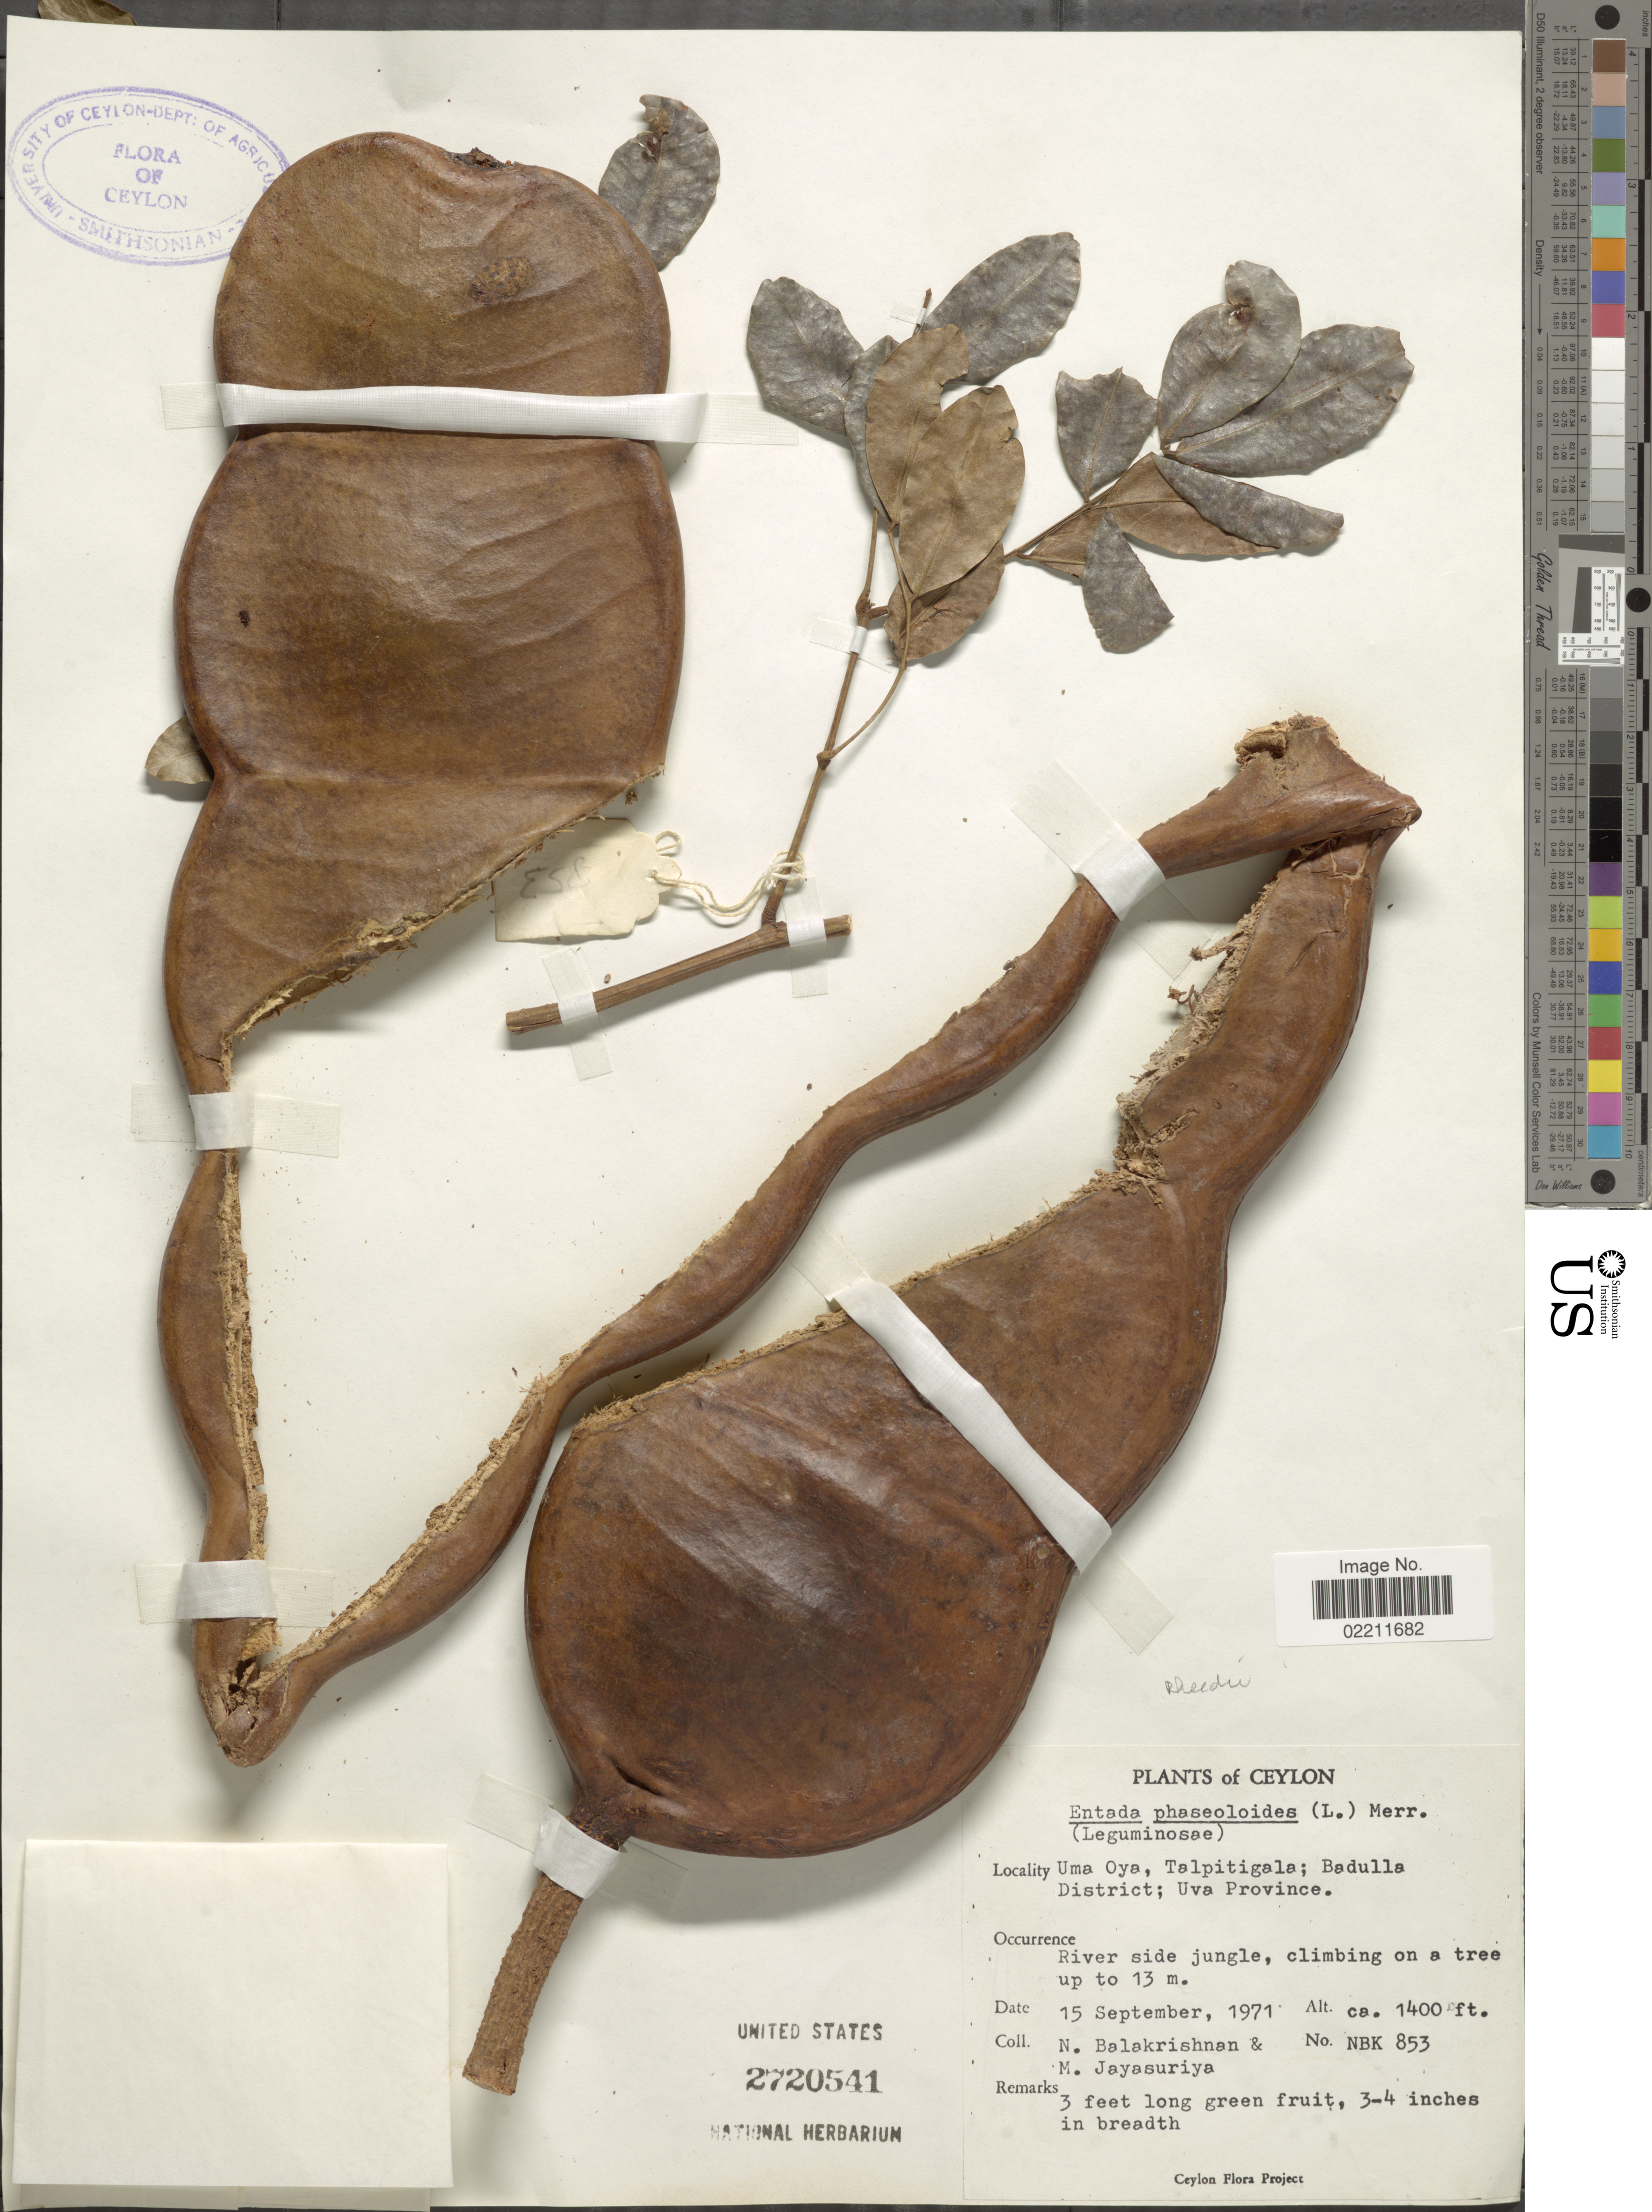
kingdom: Plantae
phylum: Tracheophyta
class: Magnoliopsida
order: Fabales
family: Fabaceae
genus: Entada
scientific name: Entada rheedei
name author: Spreng.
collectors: N. Balakrishnan & M. Jayasuriya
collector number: NBK853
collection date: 1971-09-15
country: Sri Lanka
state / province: Uva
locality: Ceylon Uma Oya, Talpitigala; Badulla District; Uva Province.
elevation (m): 427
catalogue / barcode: US 2720541